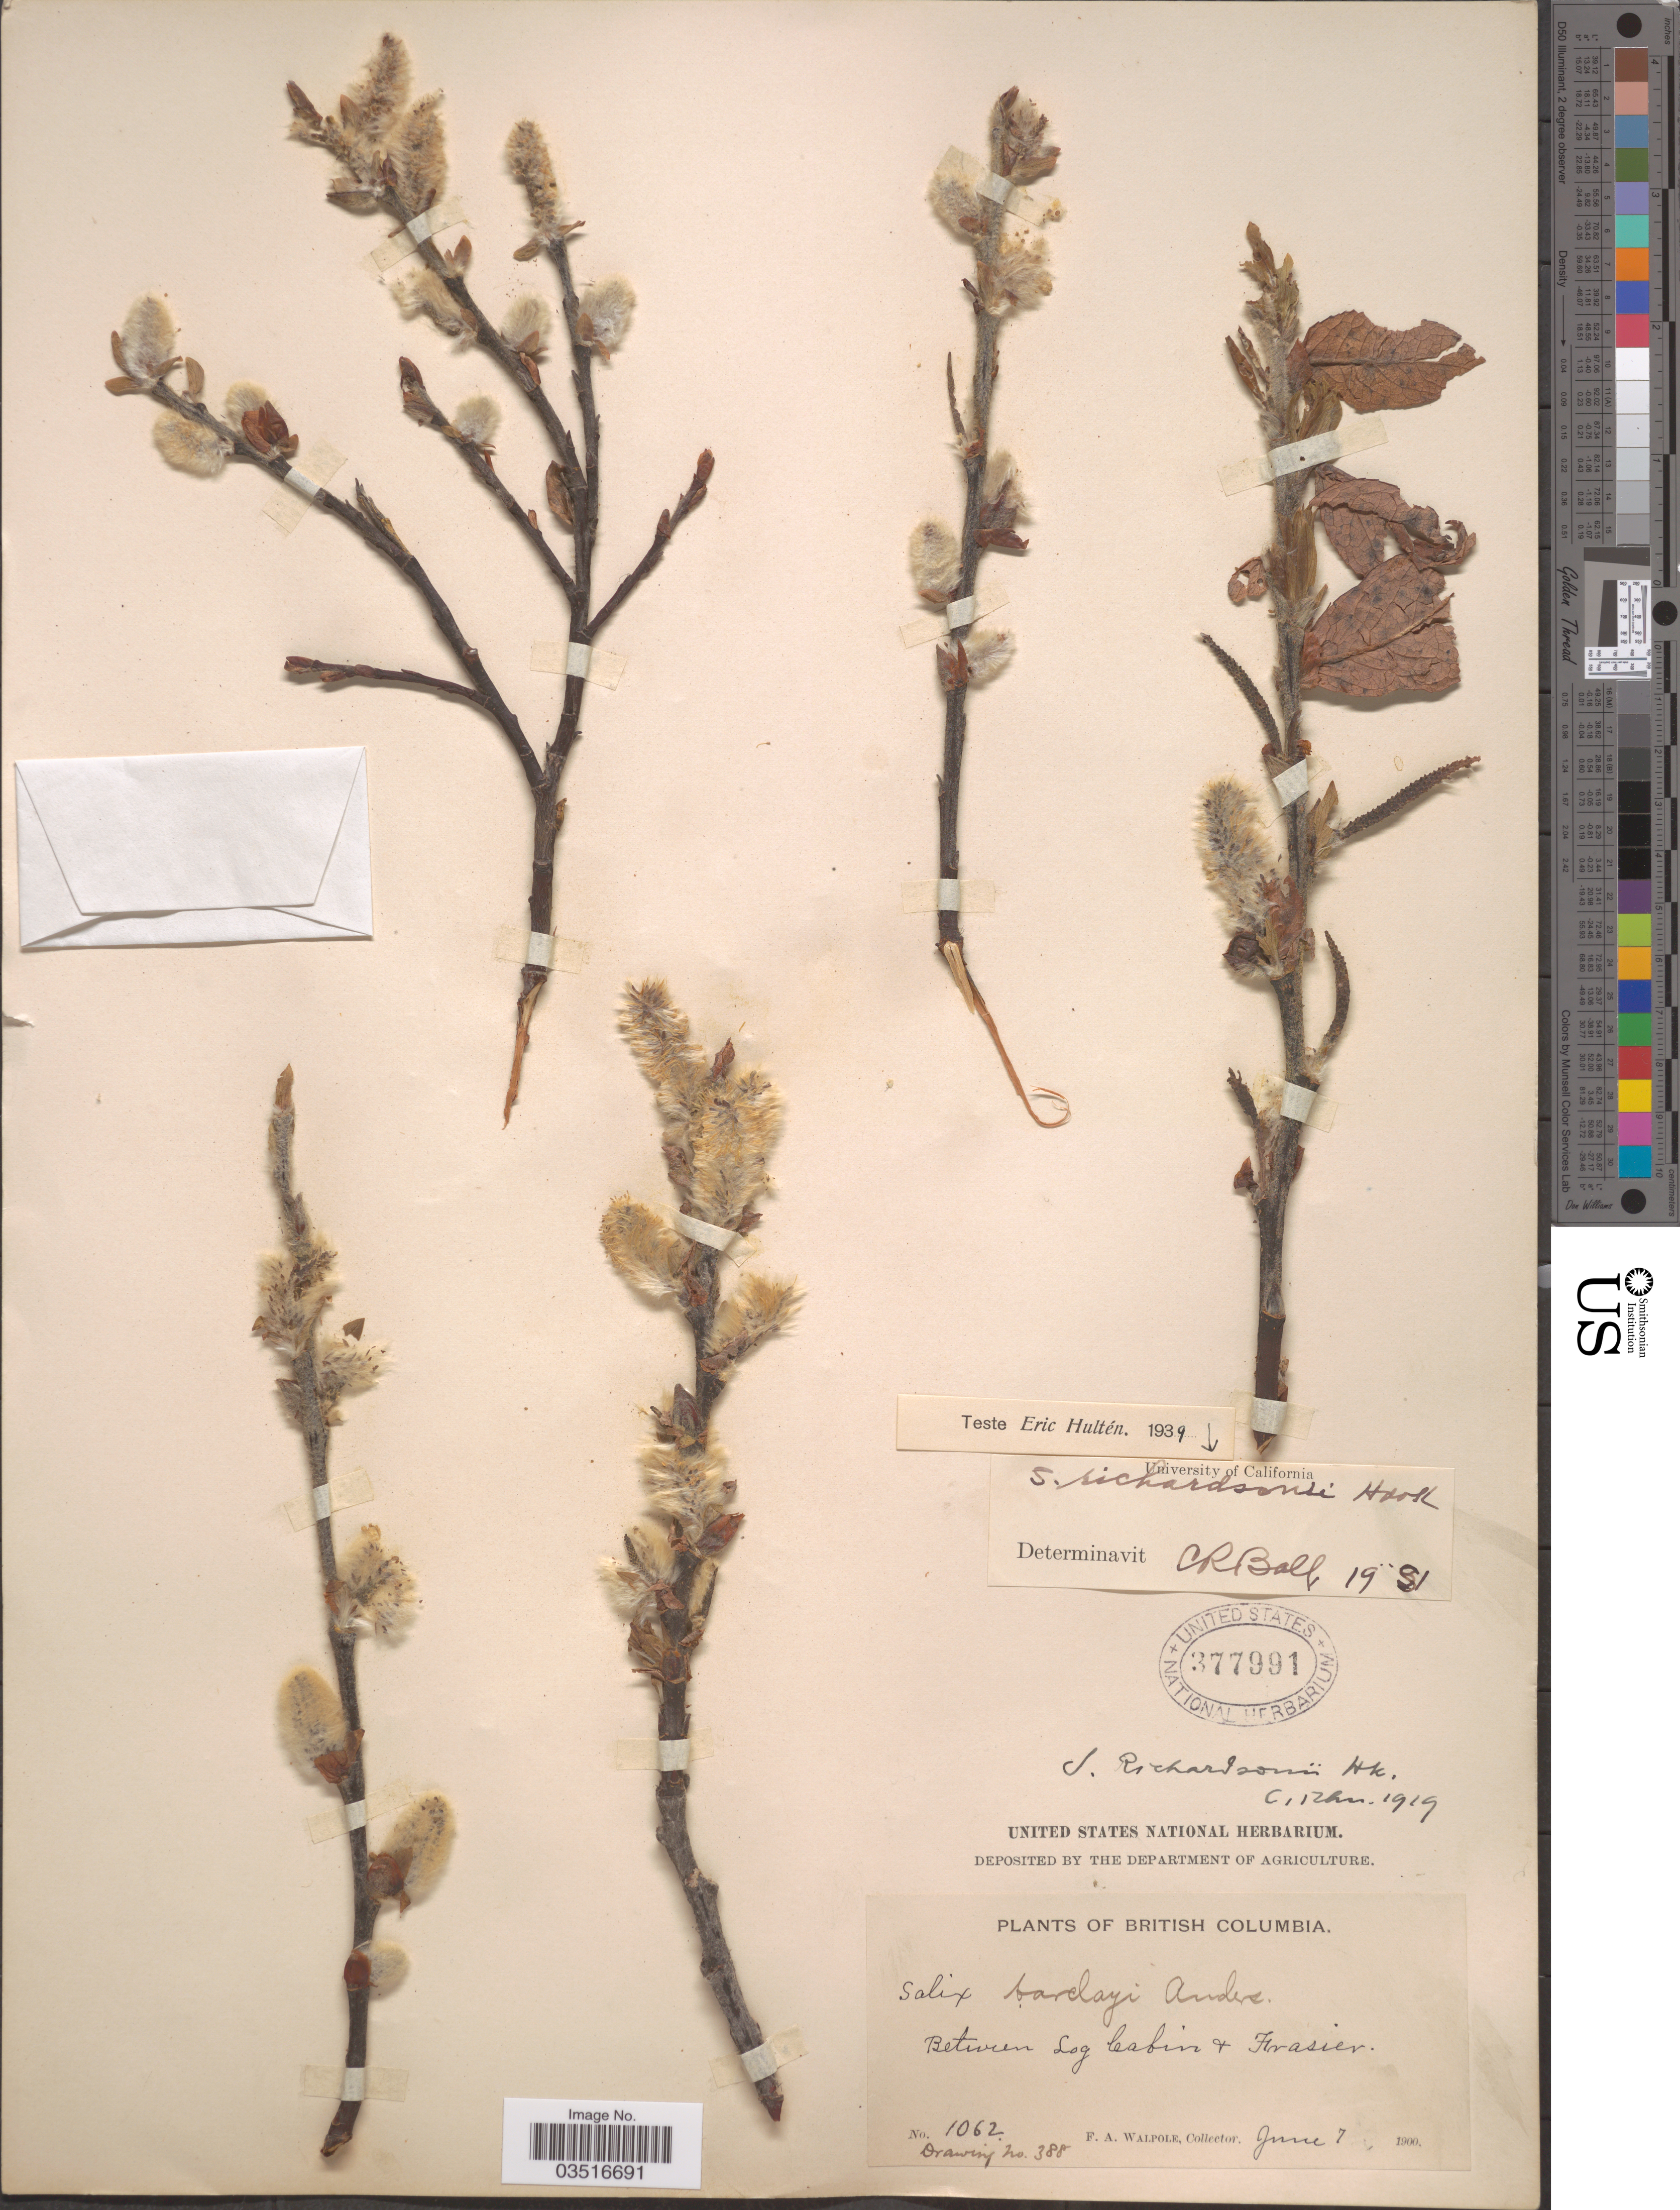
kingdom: Plantae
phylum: Tracheophyta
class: Magnoliopsida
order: Malpighiales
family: Salicaceae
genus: Salix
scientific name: Salix richardsonii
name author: Hook.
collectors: F. Walpole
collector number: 1062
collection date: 1900-06-07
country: Canada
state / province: British Columbia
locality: Between Log Cabin & Frasier.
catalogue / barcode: US 377991